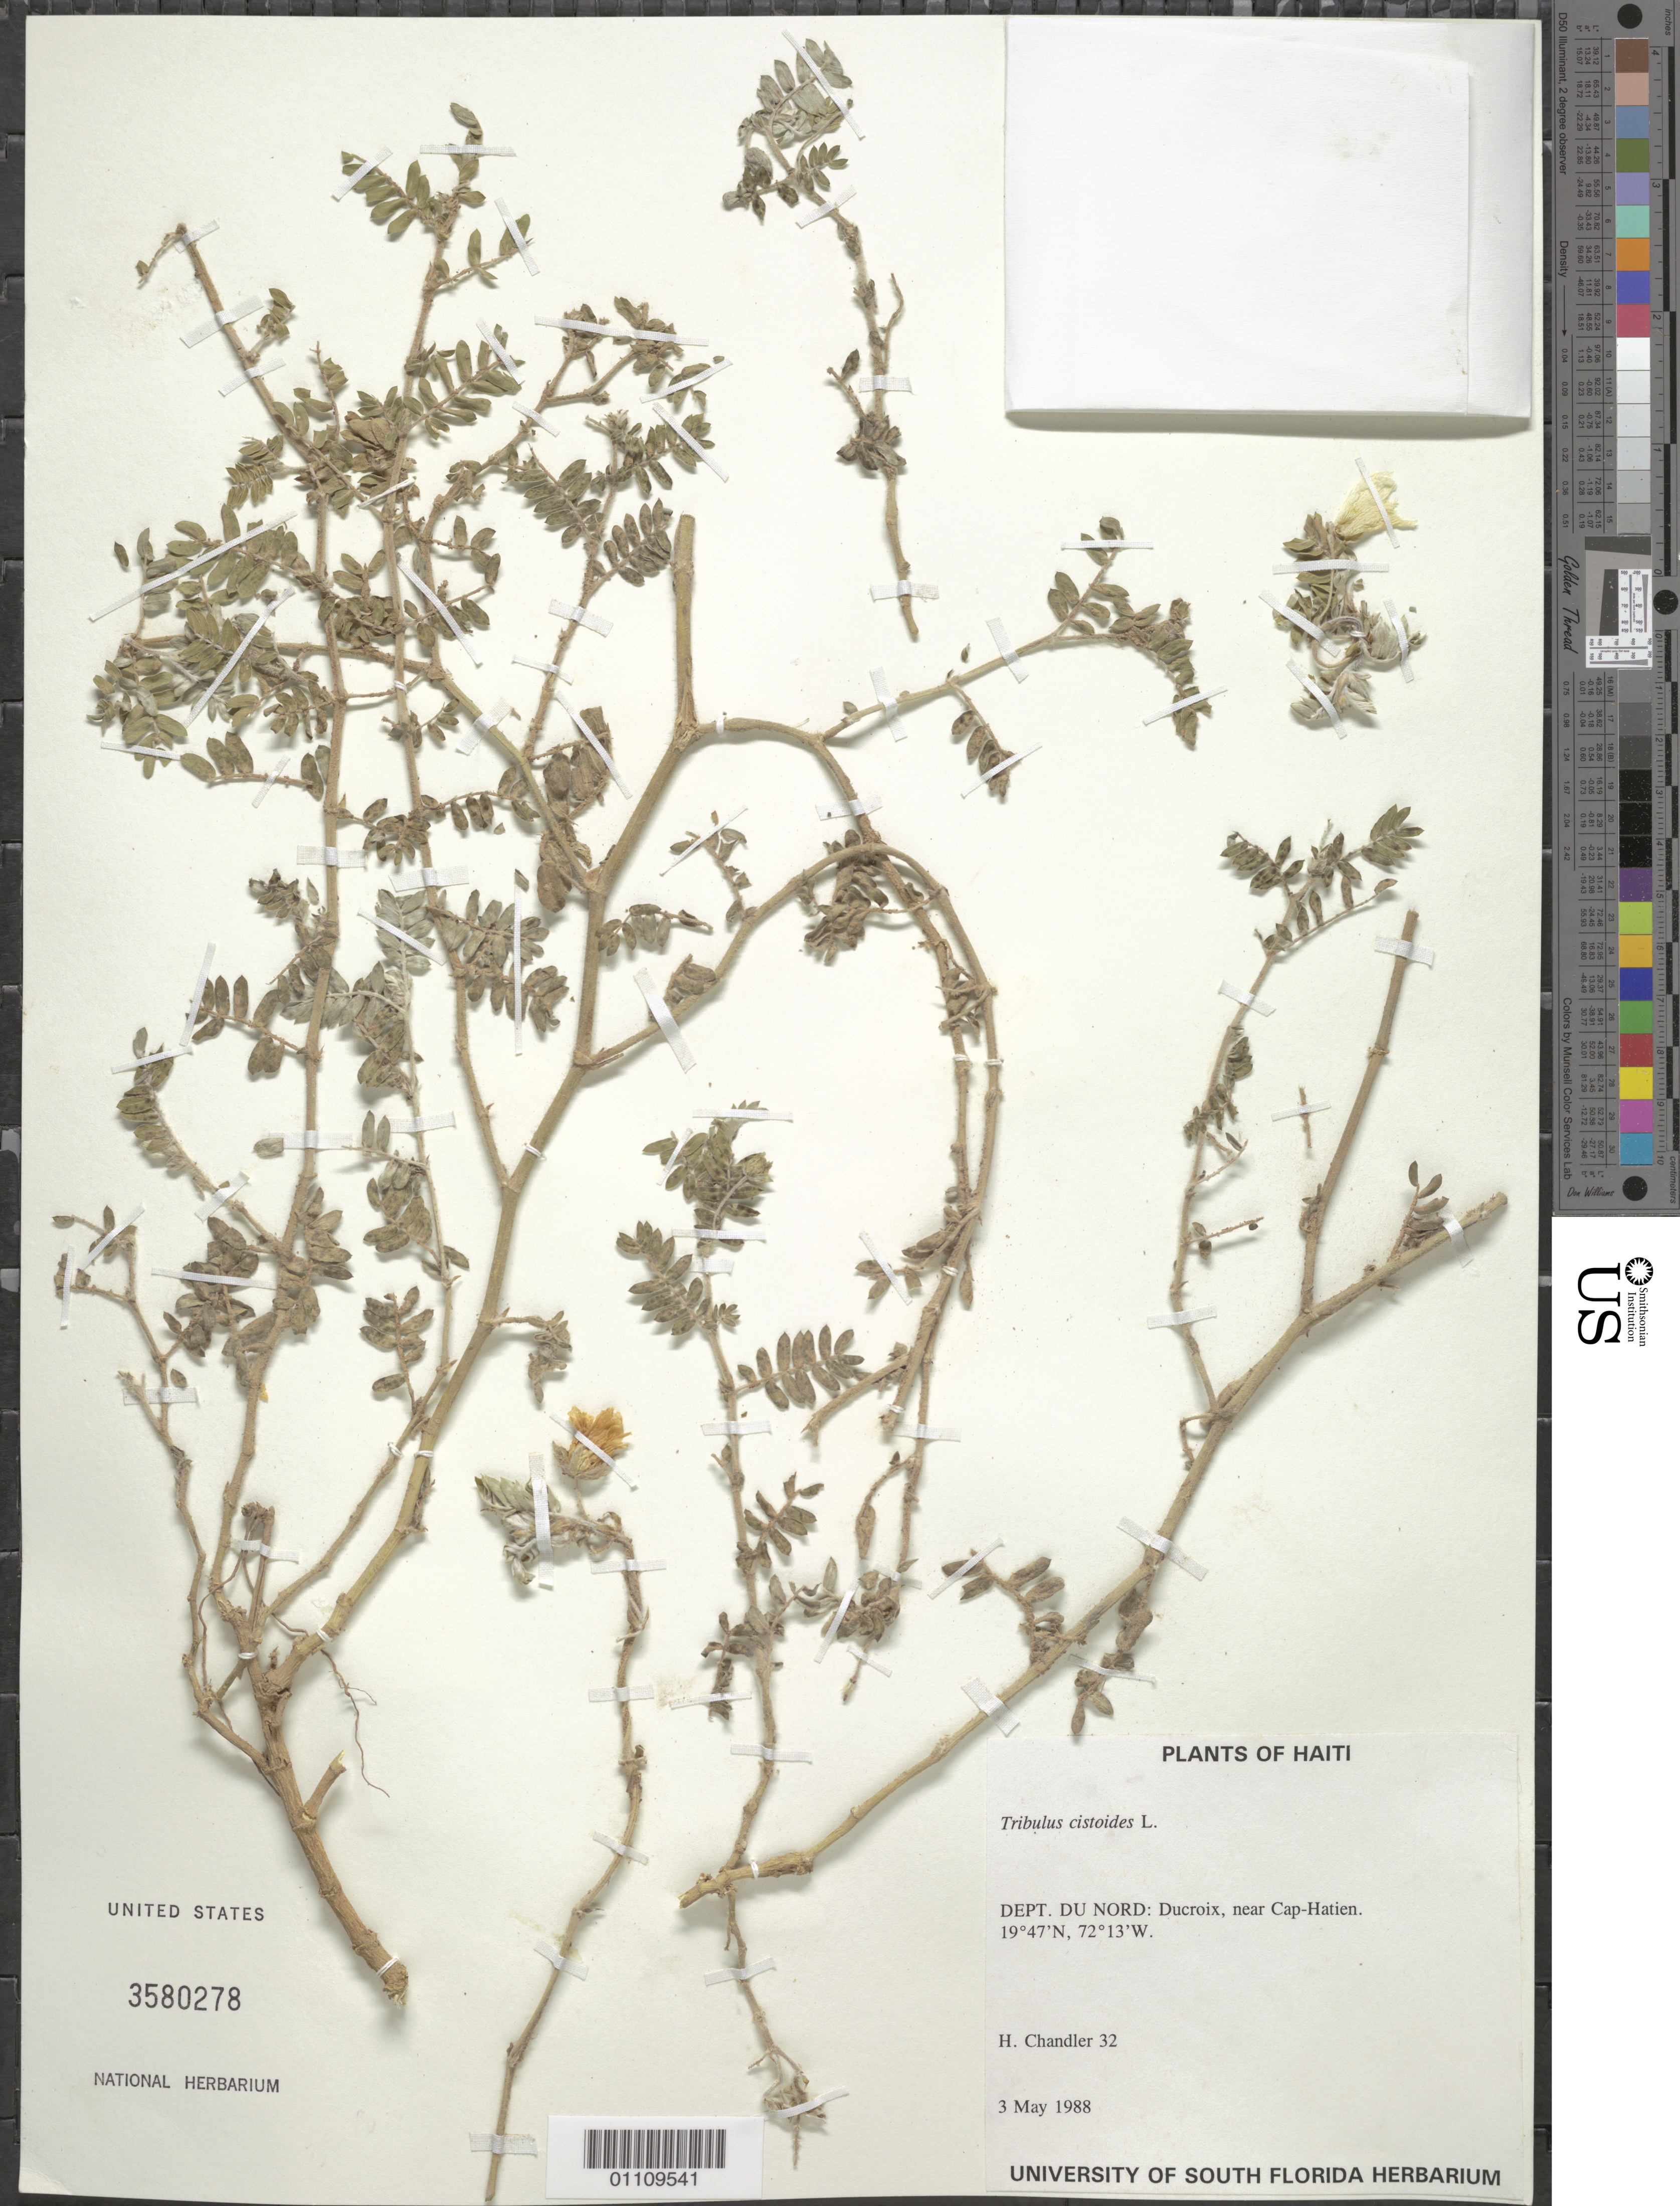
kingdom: Plantae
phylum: Tracheophyta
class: Magnoliopsida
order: Zygophyllales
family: Zygophyllaceae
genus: Tribulus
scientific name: Tribulus cistoides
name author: L.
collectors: H. Chandler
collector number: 32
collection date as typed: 03 May 1988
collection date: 1988-05-03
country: Haiti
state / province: Nord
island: Hispaniola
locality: Ducroix, near Cap-Hatien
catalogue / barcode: US 3580278